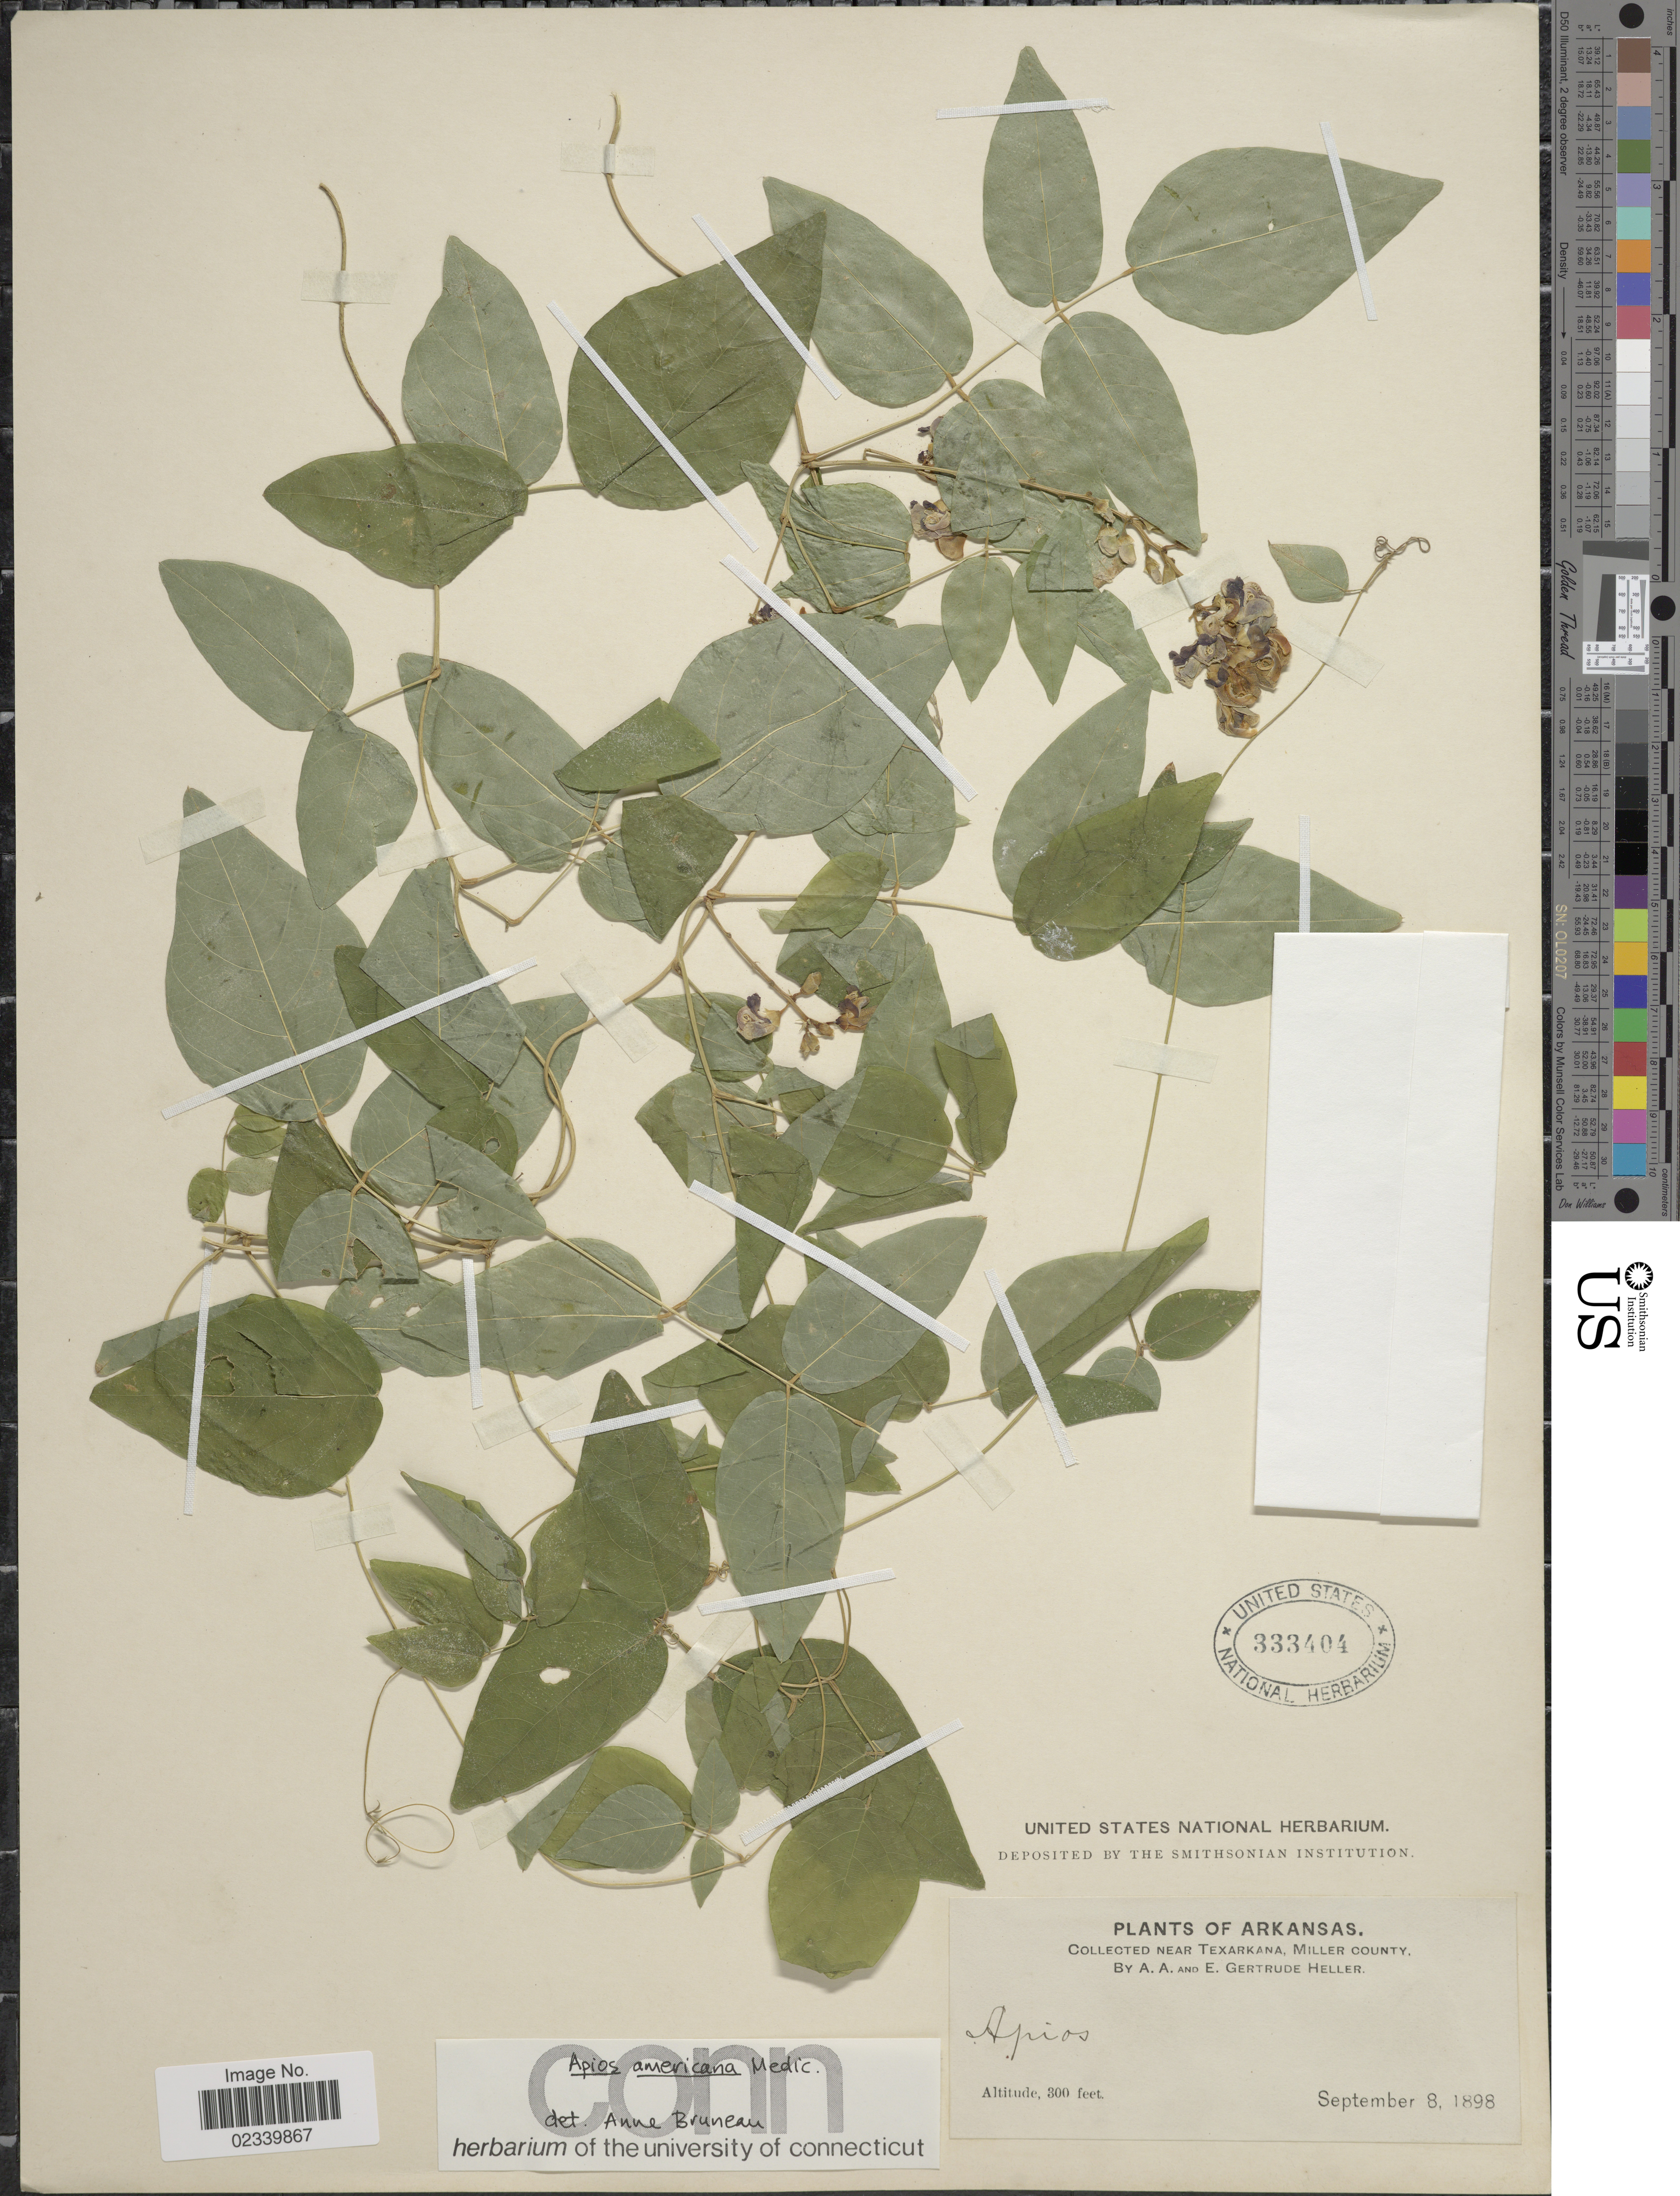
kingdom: Plantae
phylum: Tracheophyta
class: Magnoliopsida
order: Fabales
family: Fabaceae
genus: Apios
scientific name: Apios americana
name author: Medik.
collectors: A. A. Heller & E. G. Heller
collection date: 1898-09-08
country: United States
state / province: Arkansas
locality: Arkansas, near Texarkana, Miller County.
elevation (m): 91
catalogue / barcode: US 333404